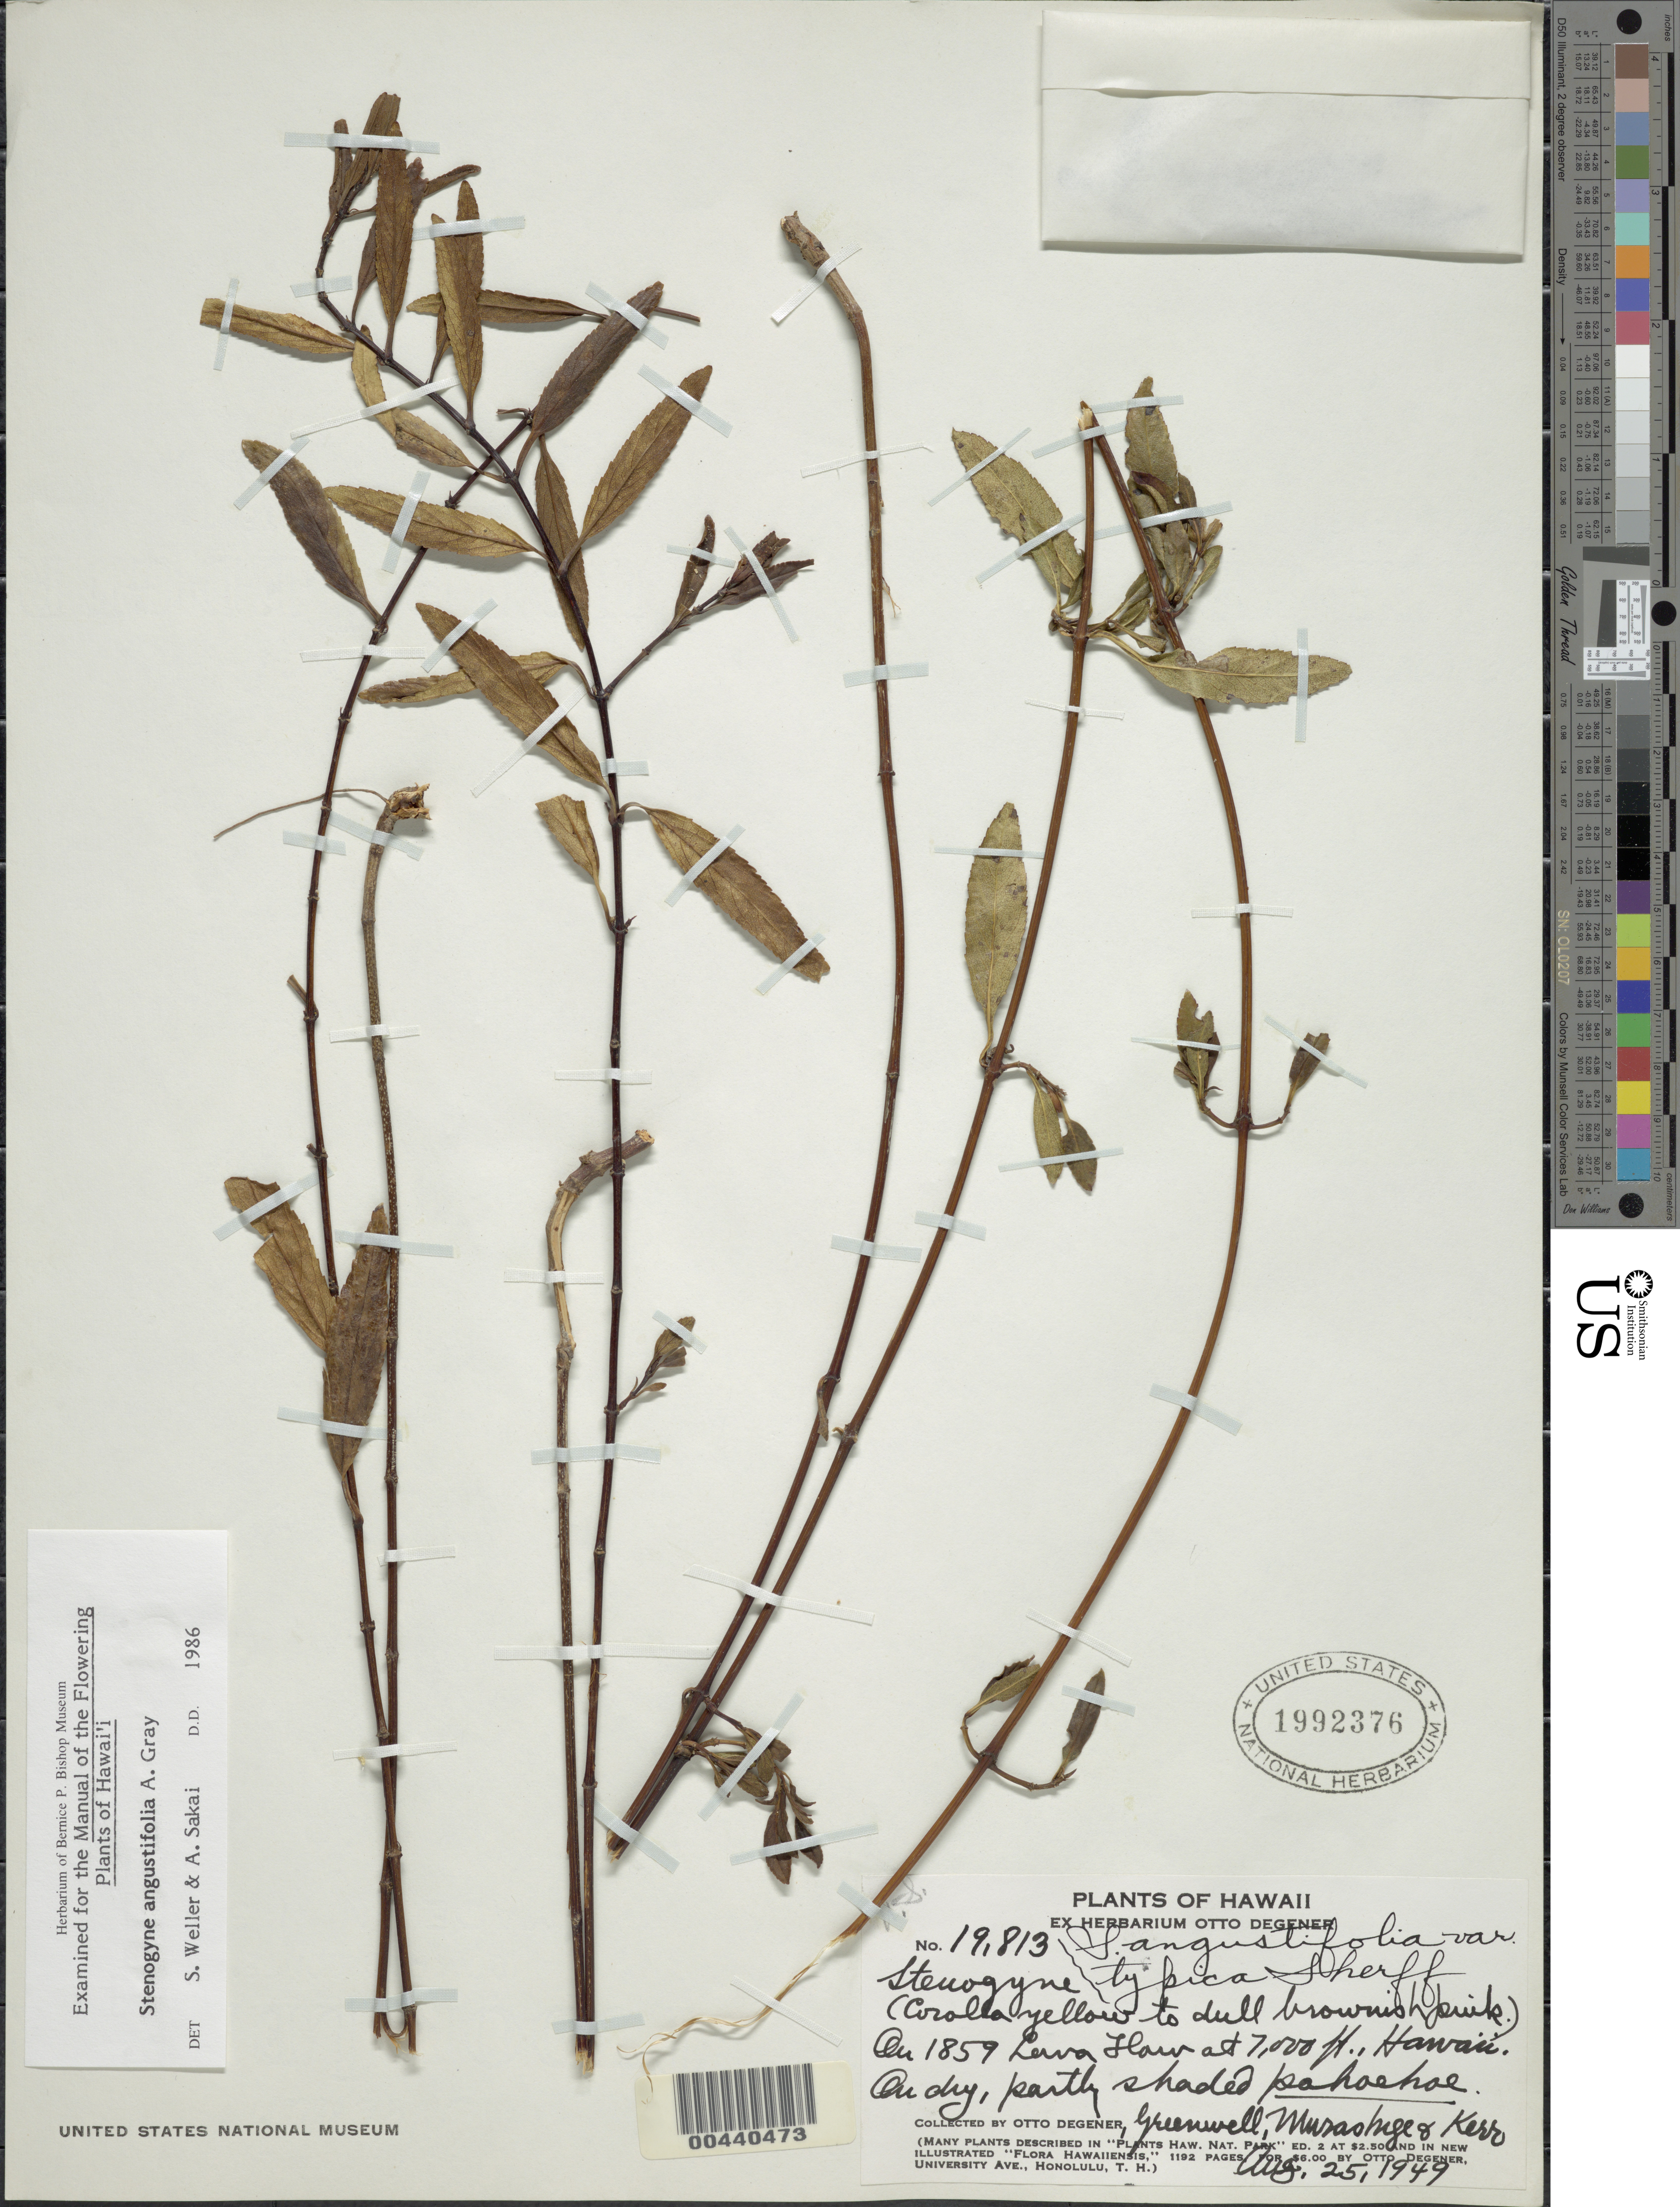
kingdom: Plantae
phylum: Tracheophyta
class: Magnoliopsida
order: Lamiales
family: Lamiaceae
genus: Stenogyne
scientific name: Stenogyne angustifolia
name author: A. Gray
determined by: Weller, Stephen G., (UNITED STATES)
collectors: O. Degener, -. Greenwell, T. Murashige & Kerr, --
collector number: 19813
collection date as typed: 25 Aug 1949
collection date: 1949-08-25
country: United States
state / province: Hawaii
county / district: Hawaii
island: Hawaii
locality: On 1859 Lava Flow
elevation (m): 2134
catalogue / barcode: US 1992376